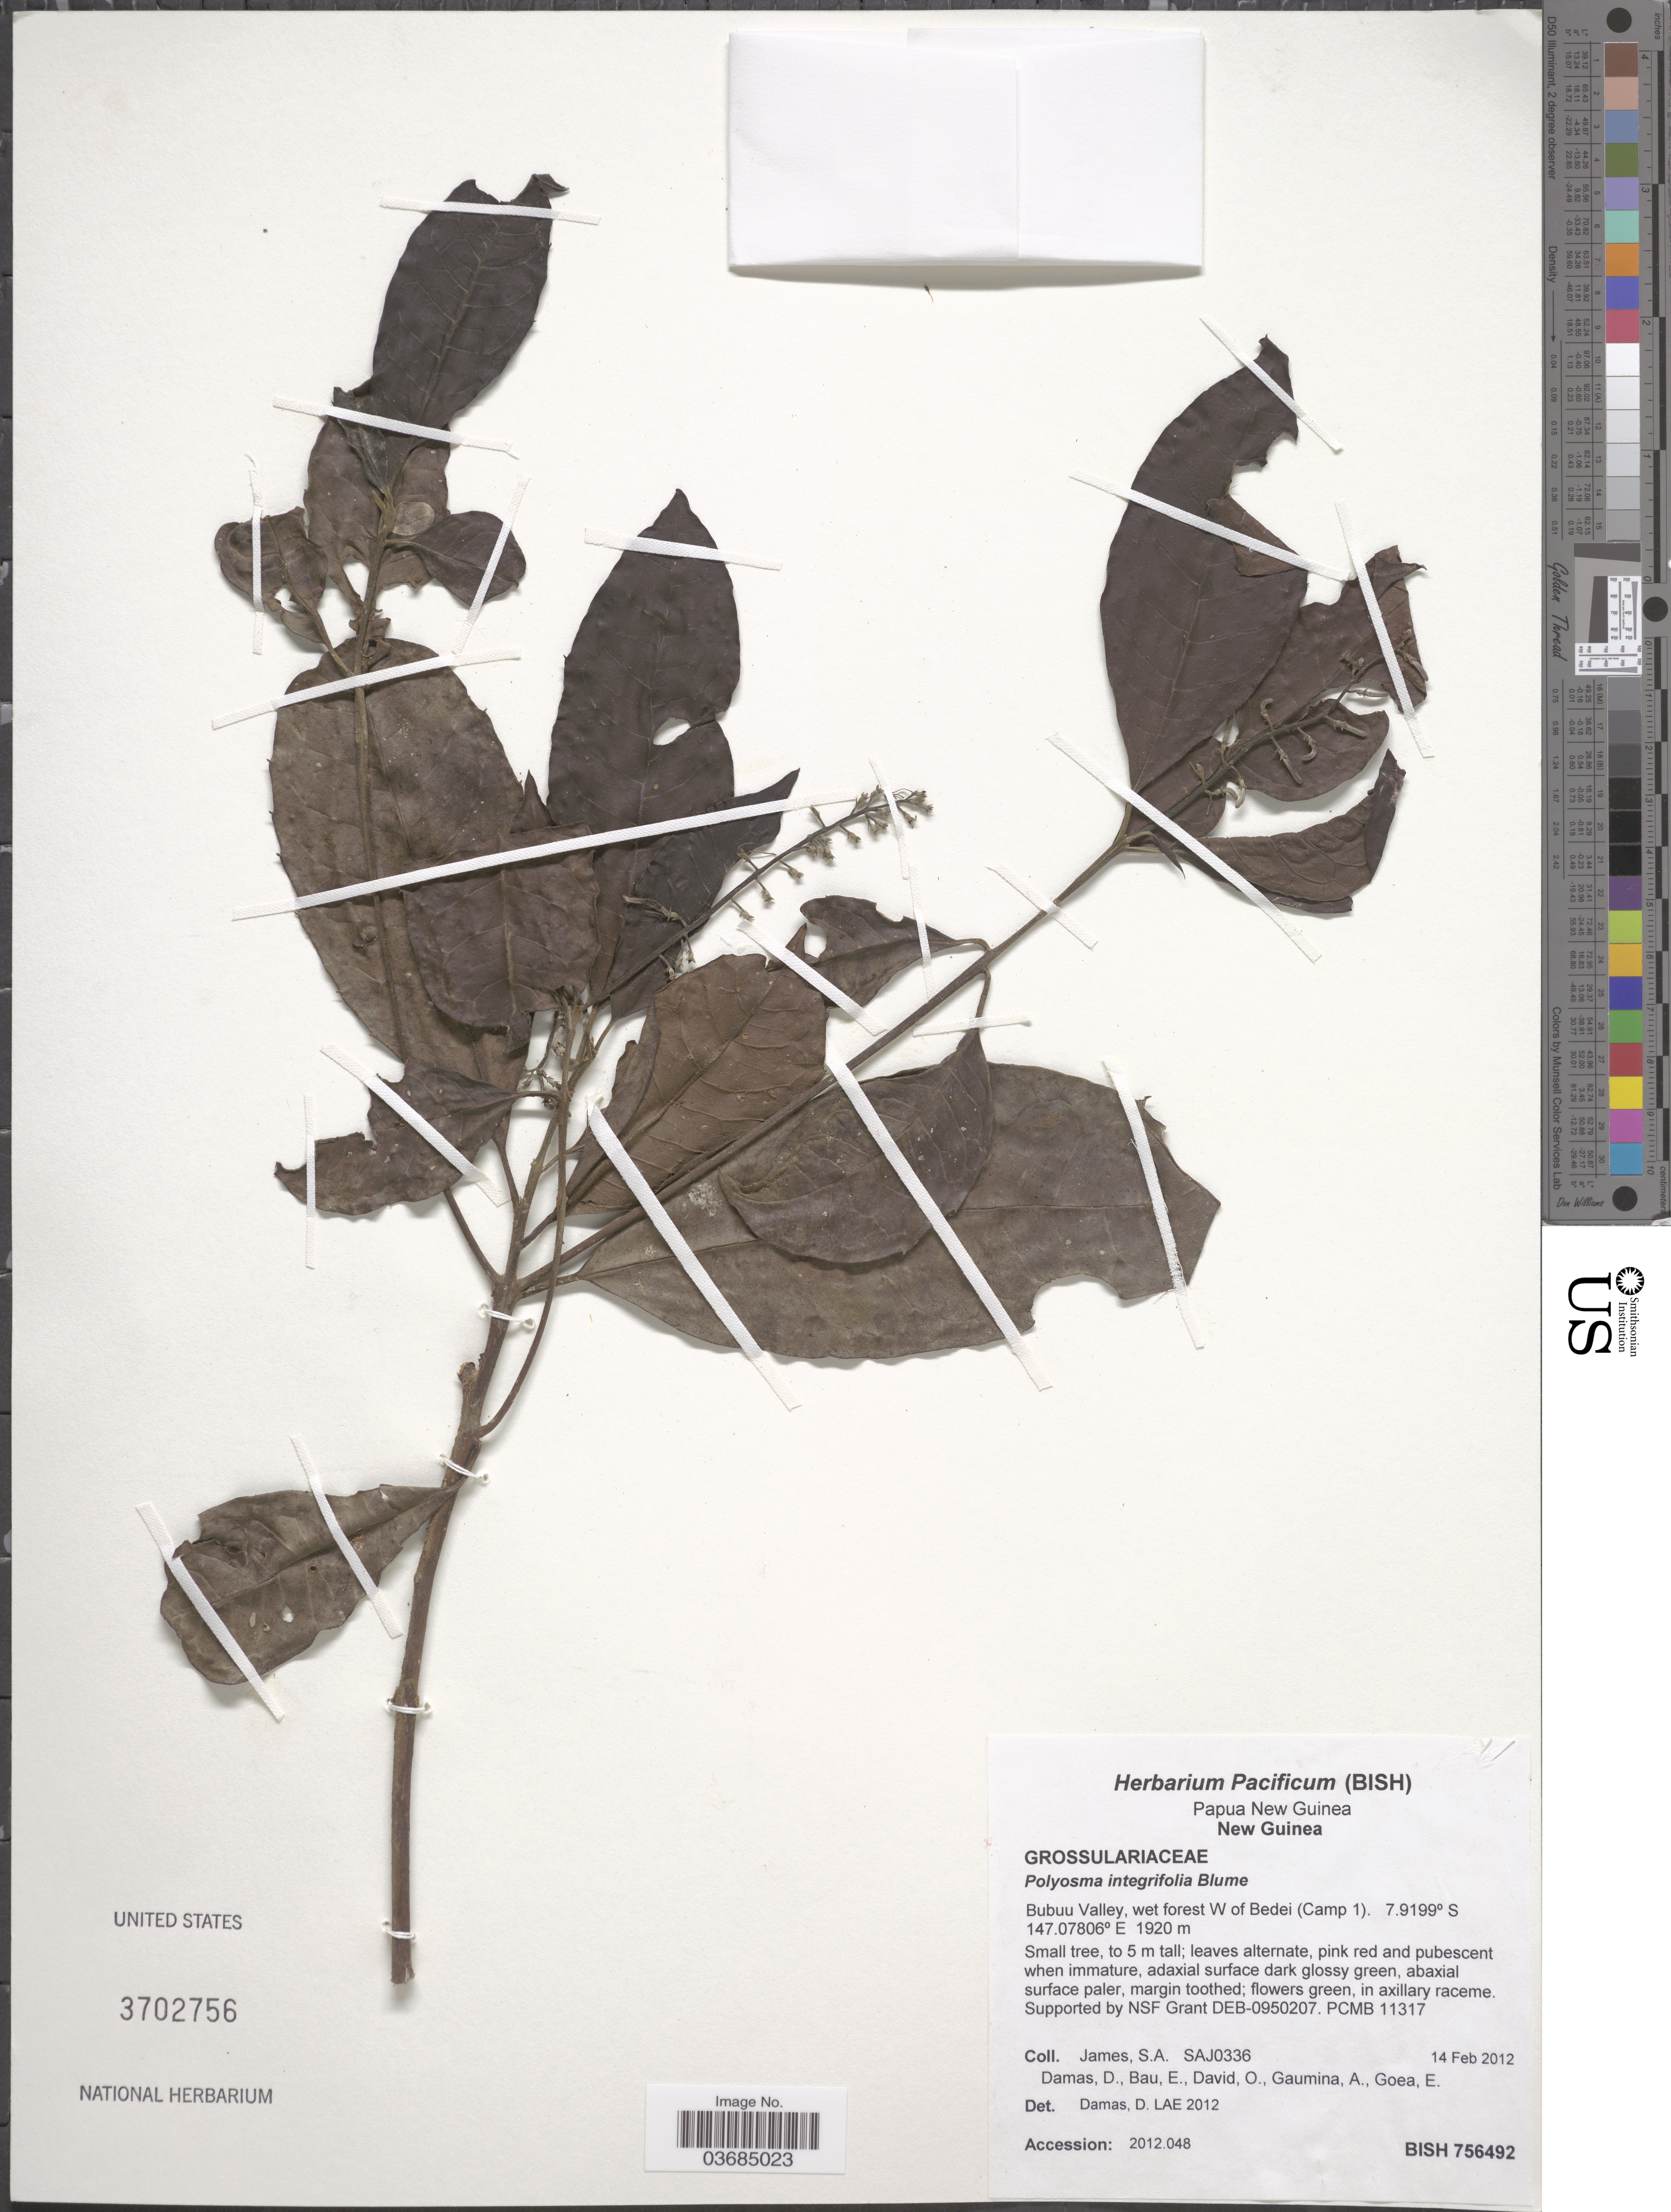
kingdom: Plantae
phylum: Tracheophyta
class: Magnoliopsida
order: Escalloniales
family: Escalloniaceae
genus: Polyosma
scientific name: Polyosma integrifolia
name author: Blume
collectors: S. James, D. Damas, E. Bau, O. David & et al.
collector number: SAJ0336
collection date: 2012-02-14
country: Papua New Guinea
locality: New Guinea. Bubuu Valley, wet forest W of Bedei (Camp 1).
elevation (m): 1920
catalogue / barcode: US 3702756